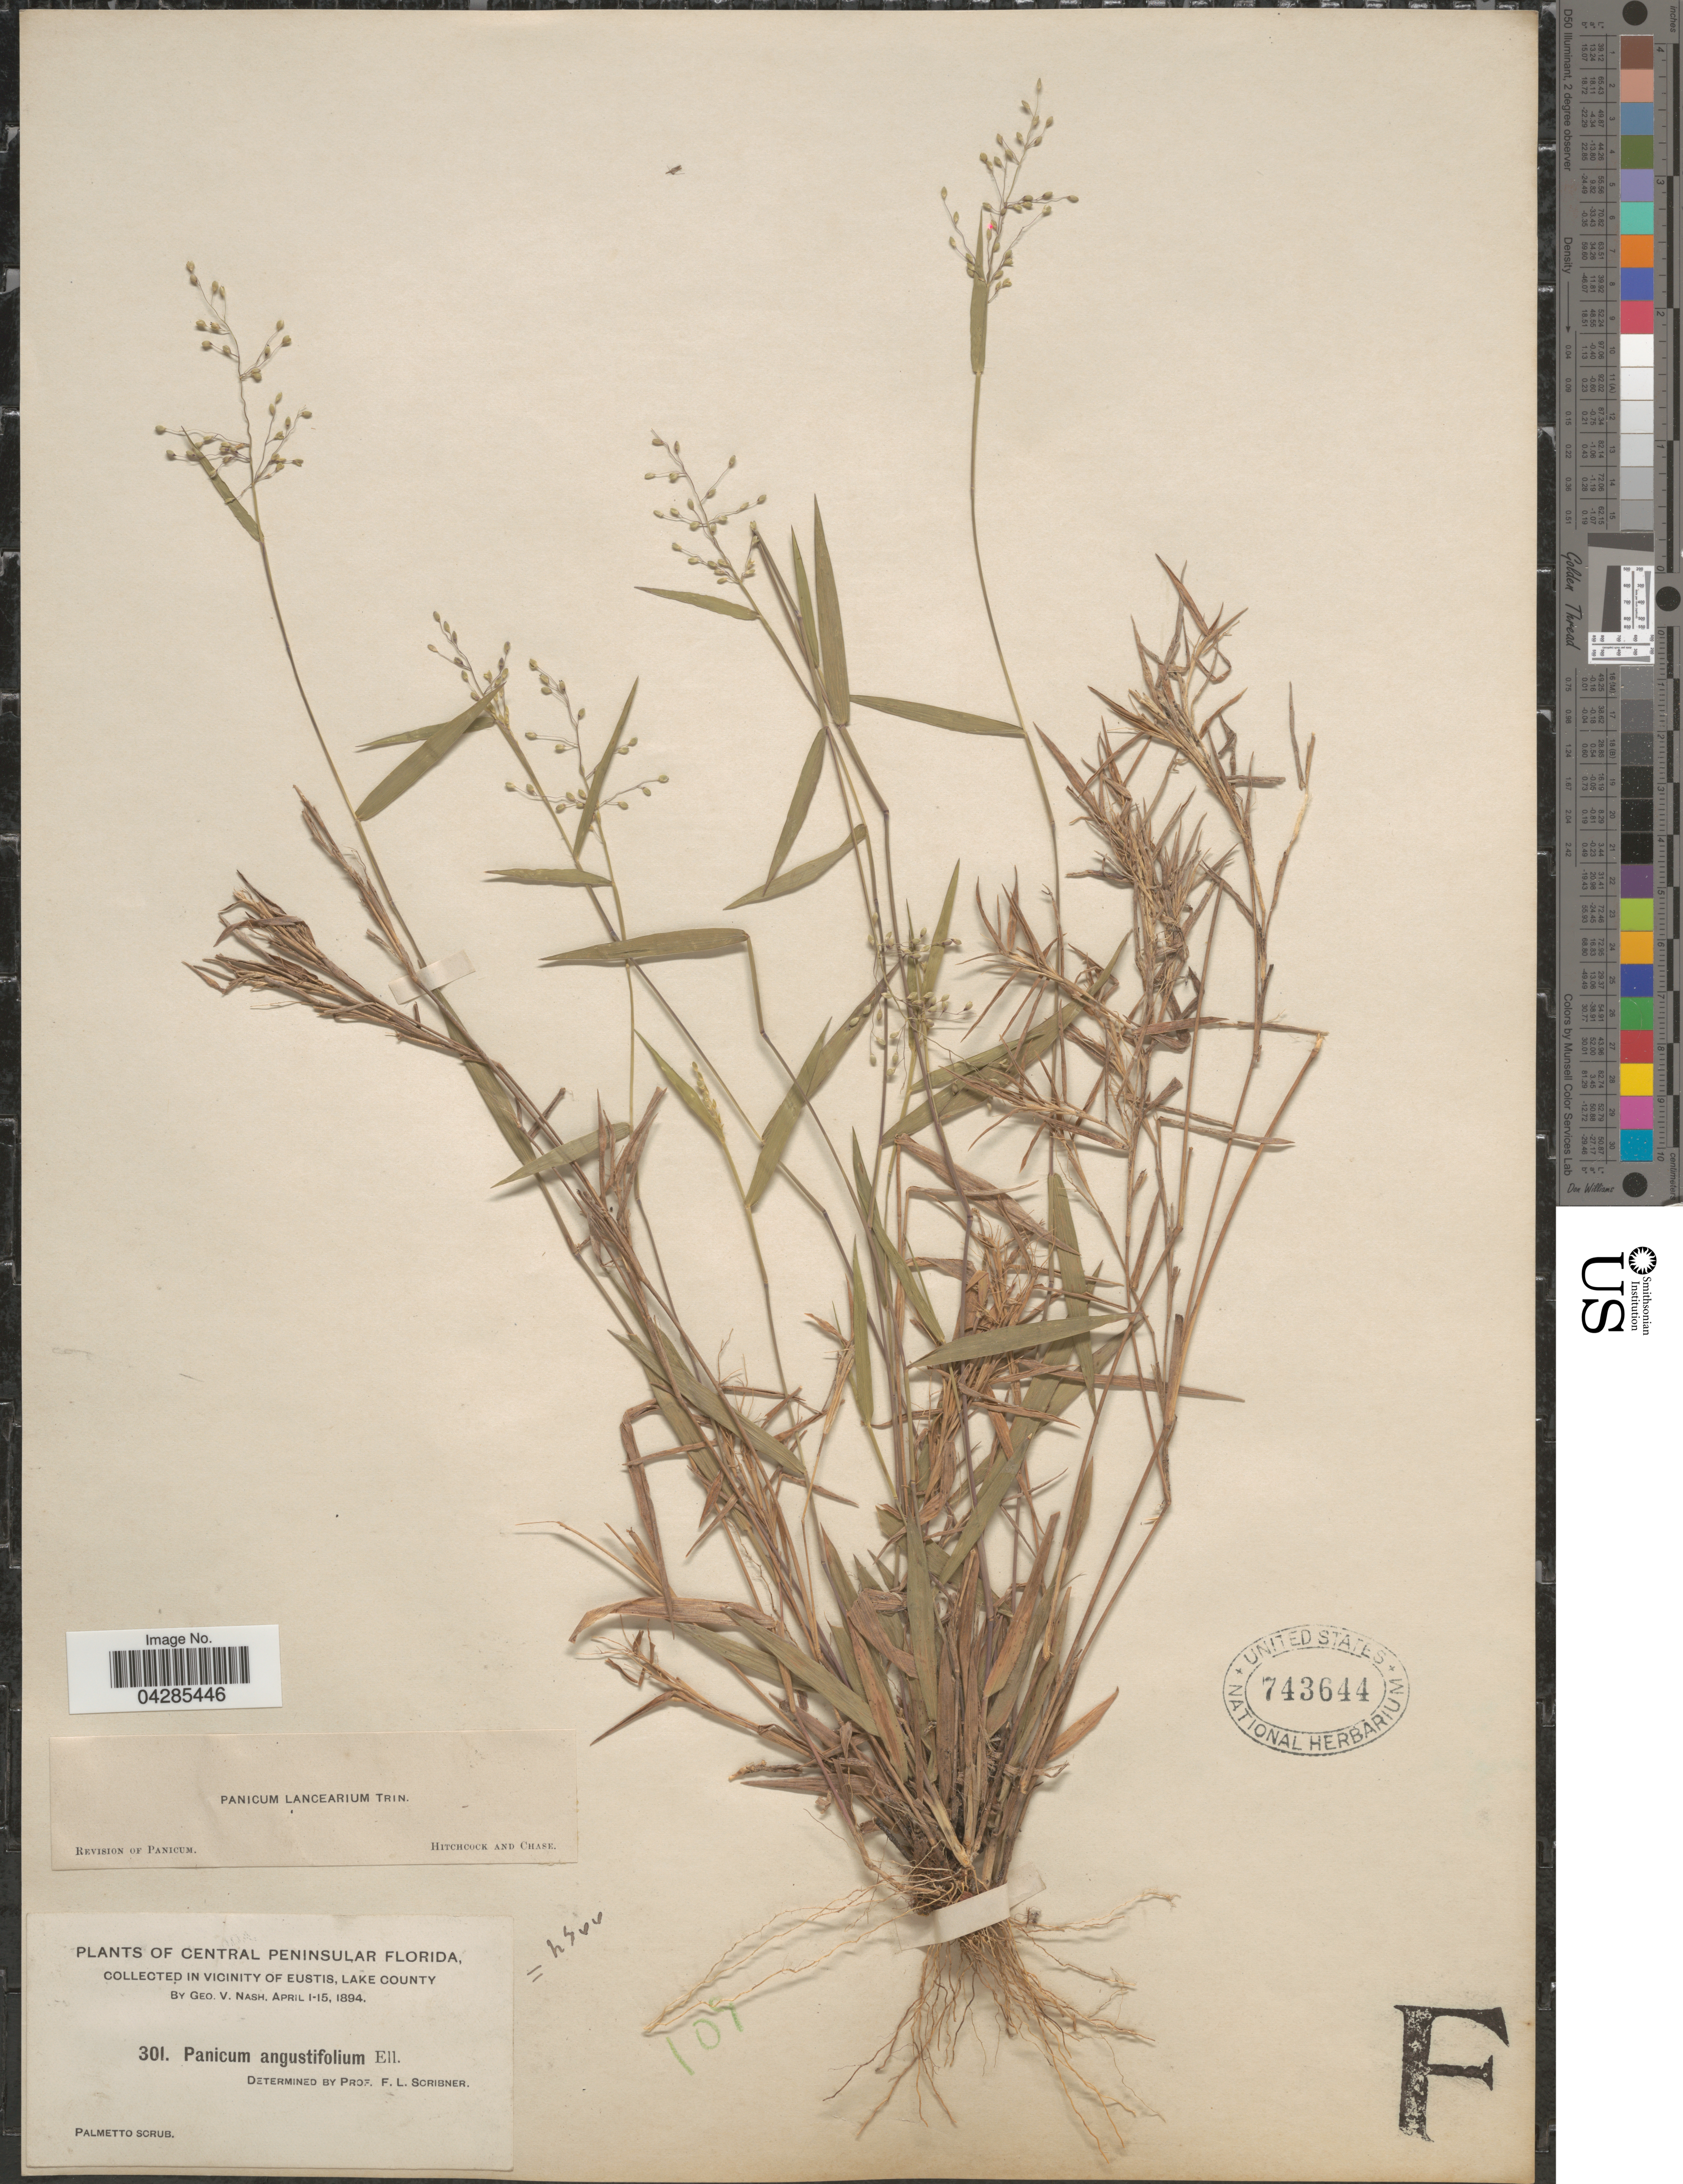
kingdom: Plantae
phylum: Tracheophyta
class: Liliopsida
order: Poales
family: Poaceae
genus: Dichanthelium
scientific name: Dichanthelium portoricense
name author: (Desv. ex Ham.) B.F. Hansen & Wunderlin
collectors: G. V. Nash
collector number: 301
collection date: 1894-04-01/1894-04-15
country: United States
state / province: Florida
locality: Central Peninsular Florida. In Vicinity of Eustis, Lake County.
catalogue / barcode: US 743644